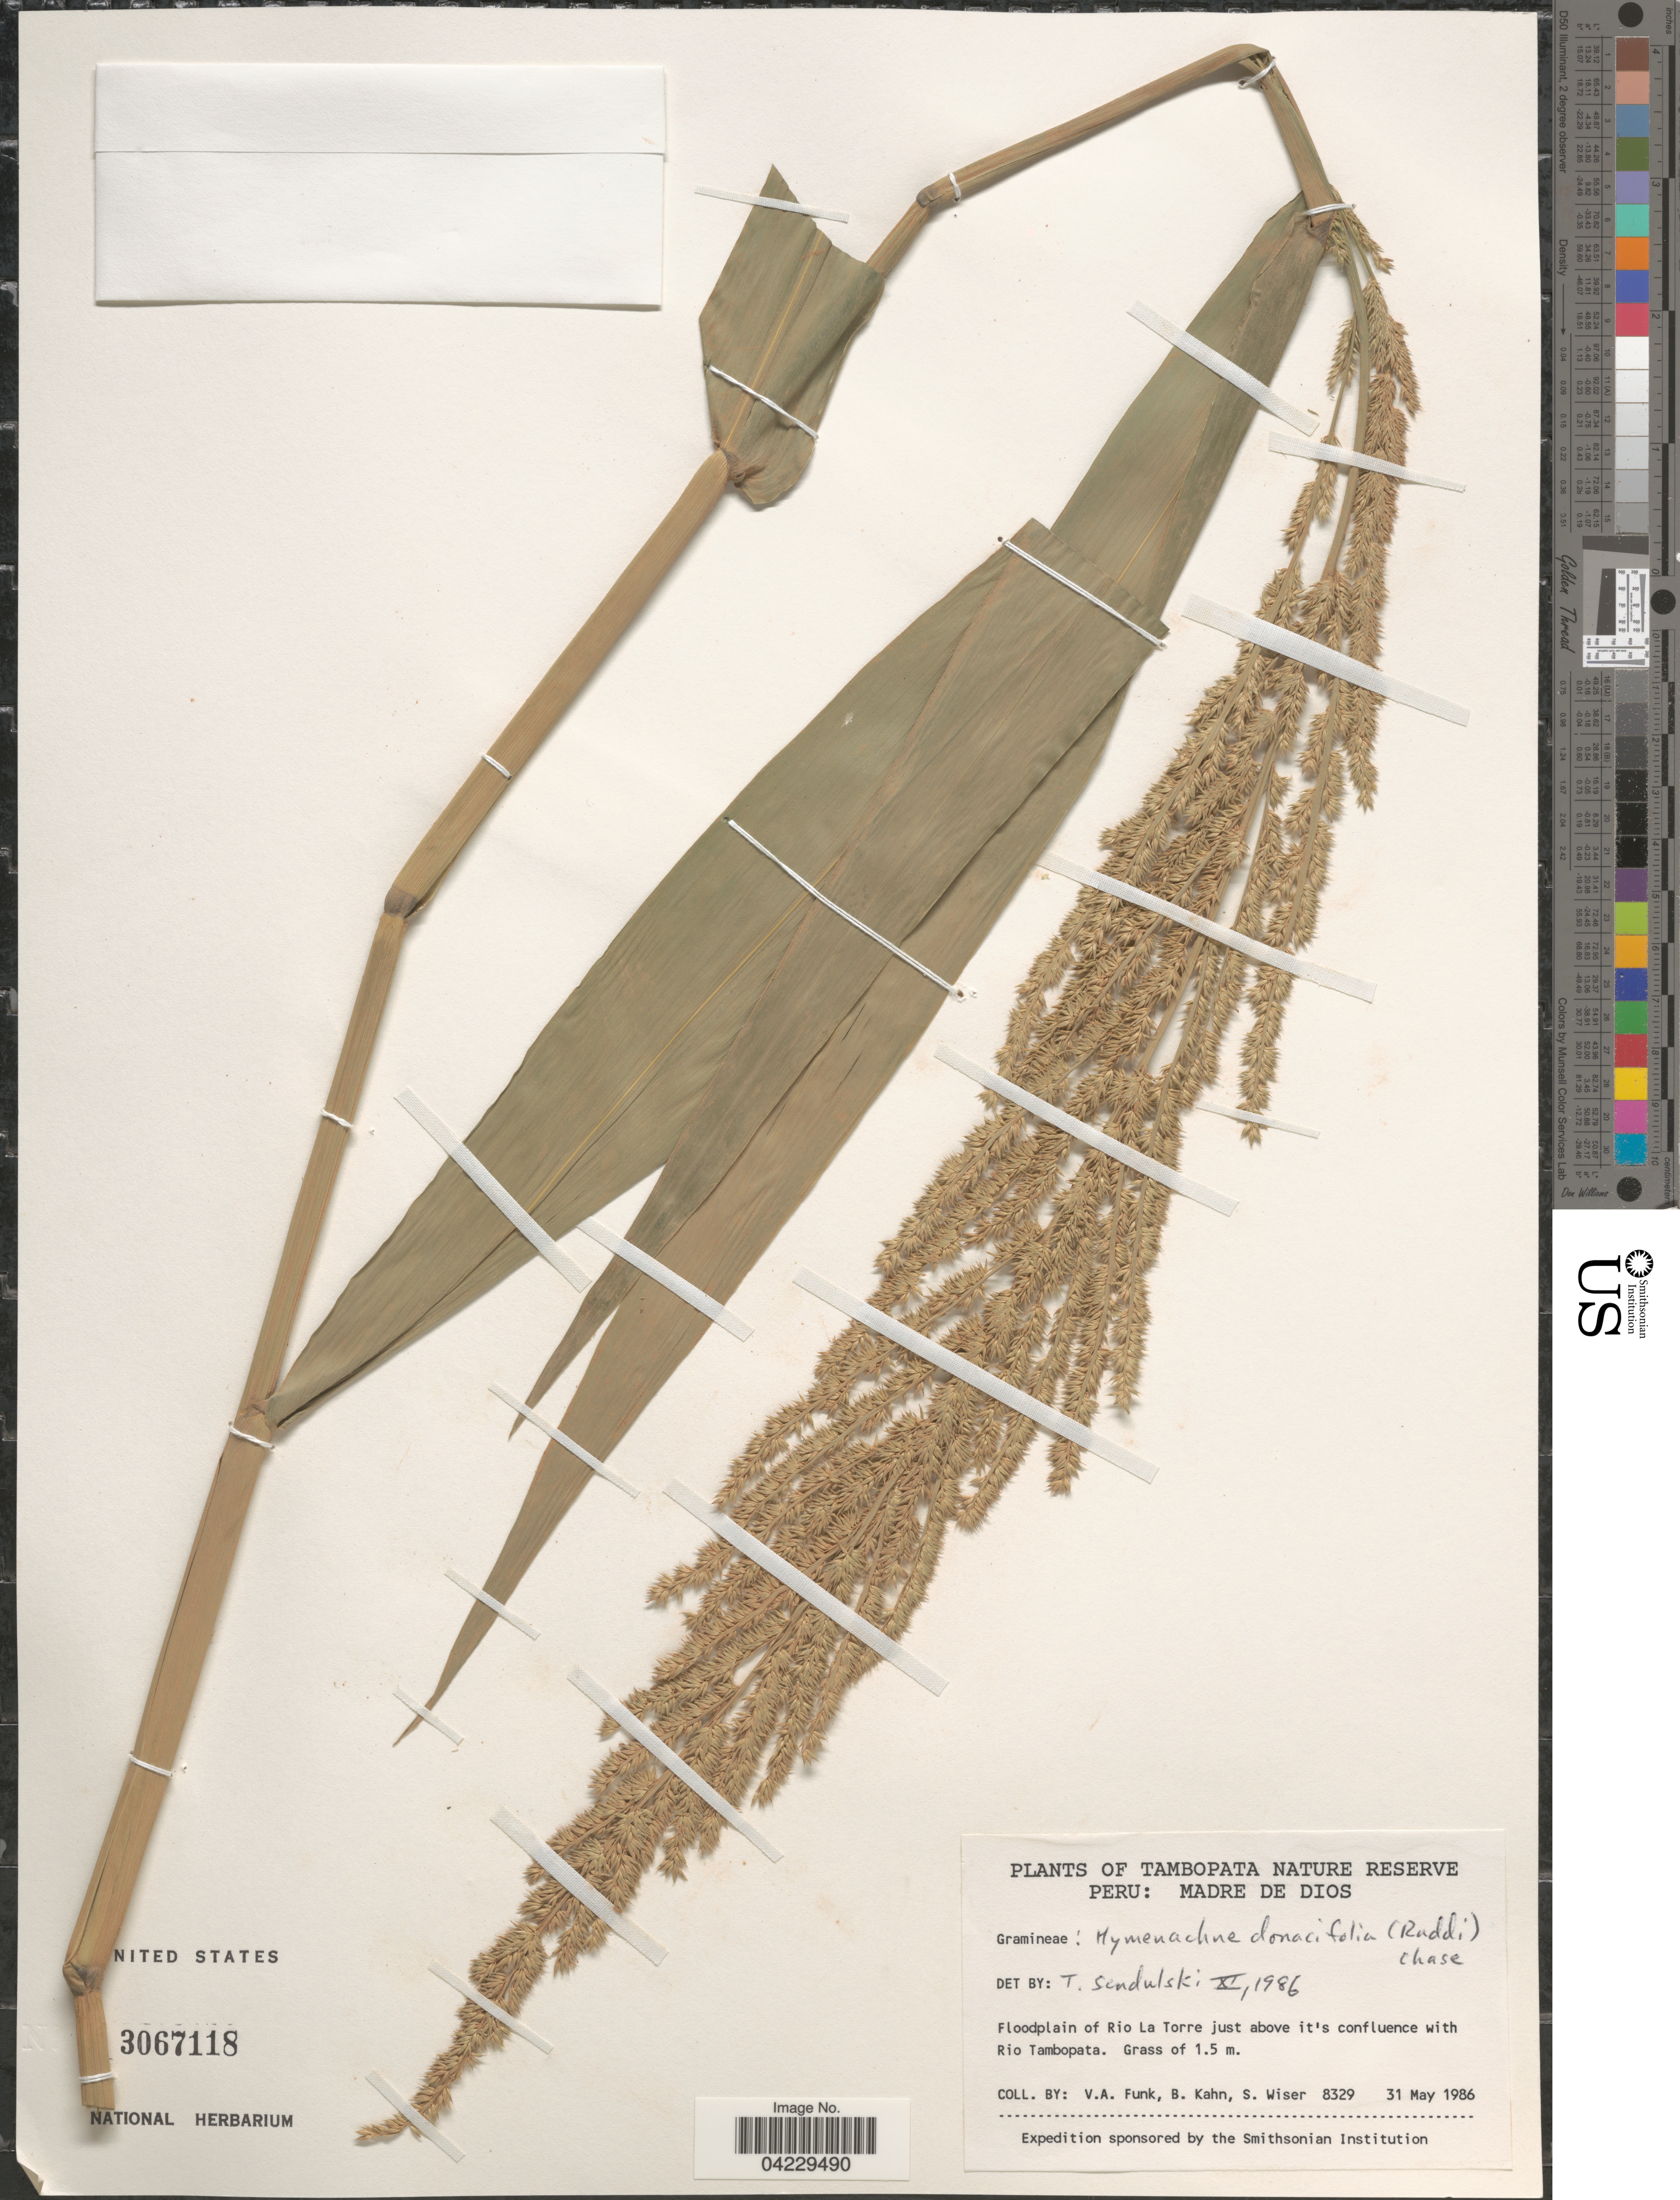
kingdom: Plantae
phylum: Tracheophyta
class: Liliopsida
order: Poales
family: Poaceae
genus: Hymenachne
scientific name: Hymenachne donacifolia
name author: (Raddi) Chase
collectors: V. Funk, B. Kahn & S. Wiser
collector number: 8329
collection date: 1986-05-31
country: Peru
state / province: Madre de Dios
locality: Tambopata Nature Reserve. Floodplain of Rio La Torre just above it's confluence with Rio Tambopata.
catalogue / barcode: US 3067118